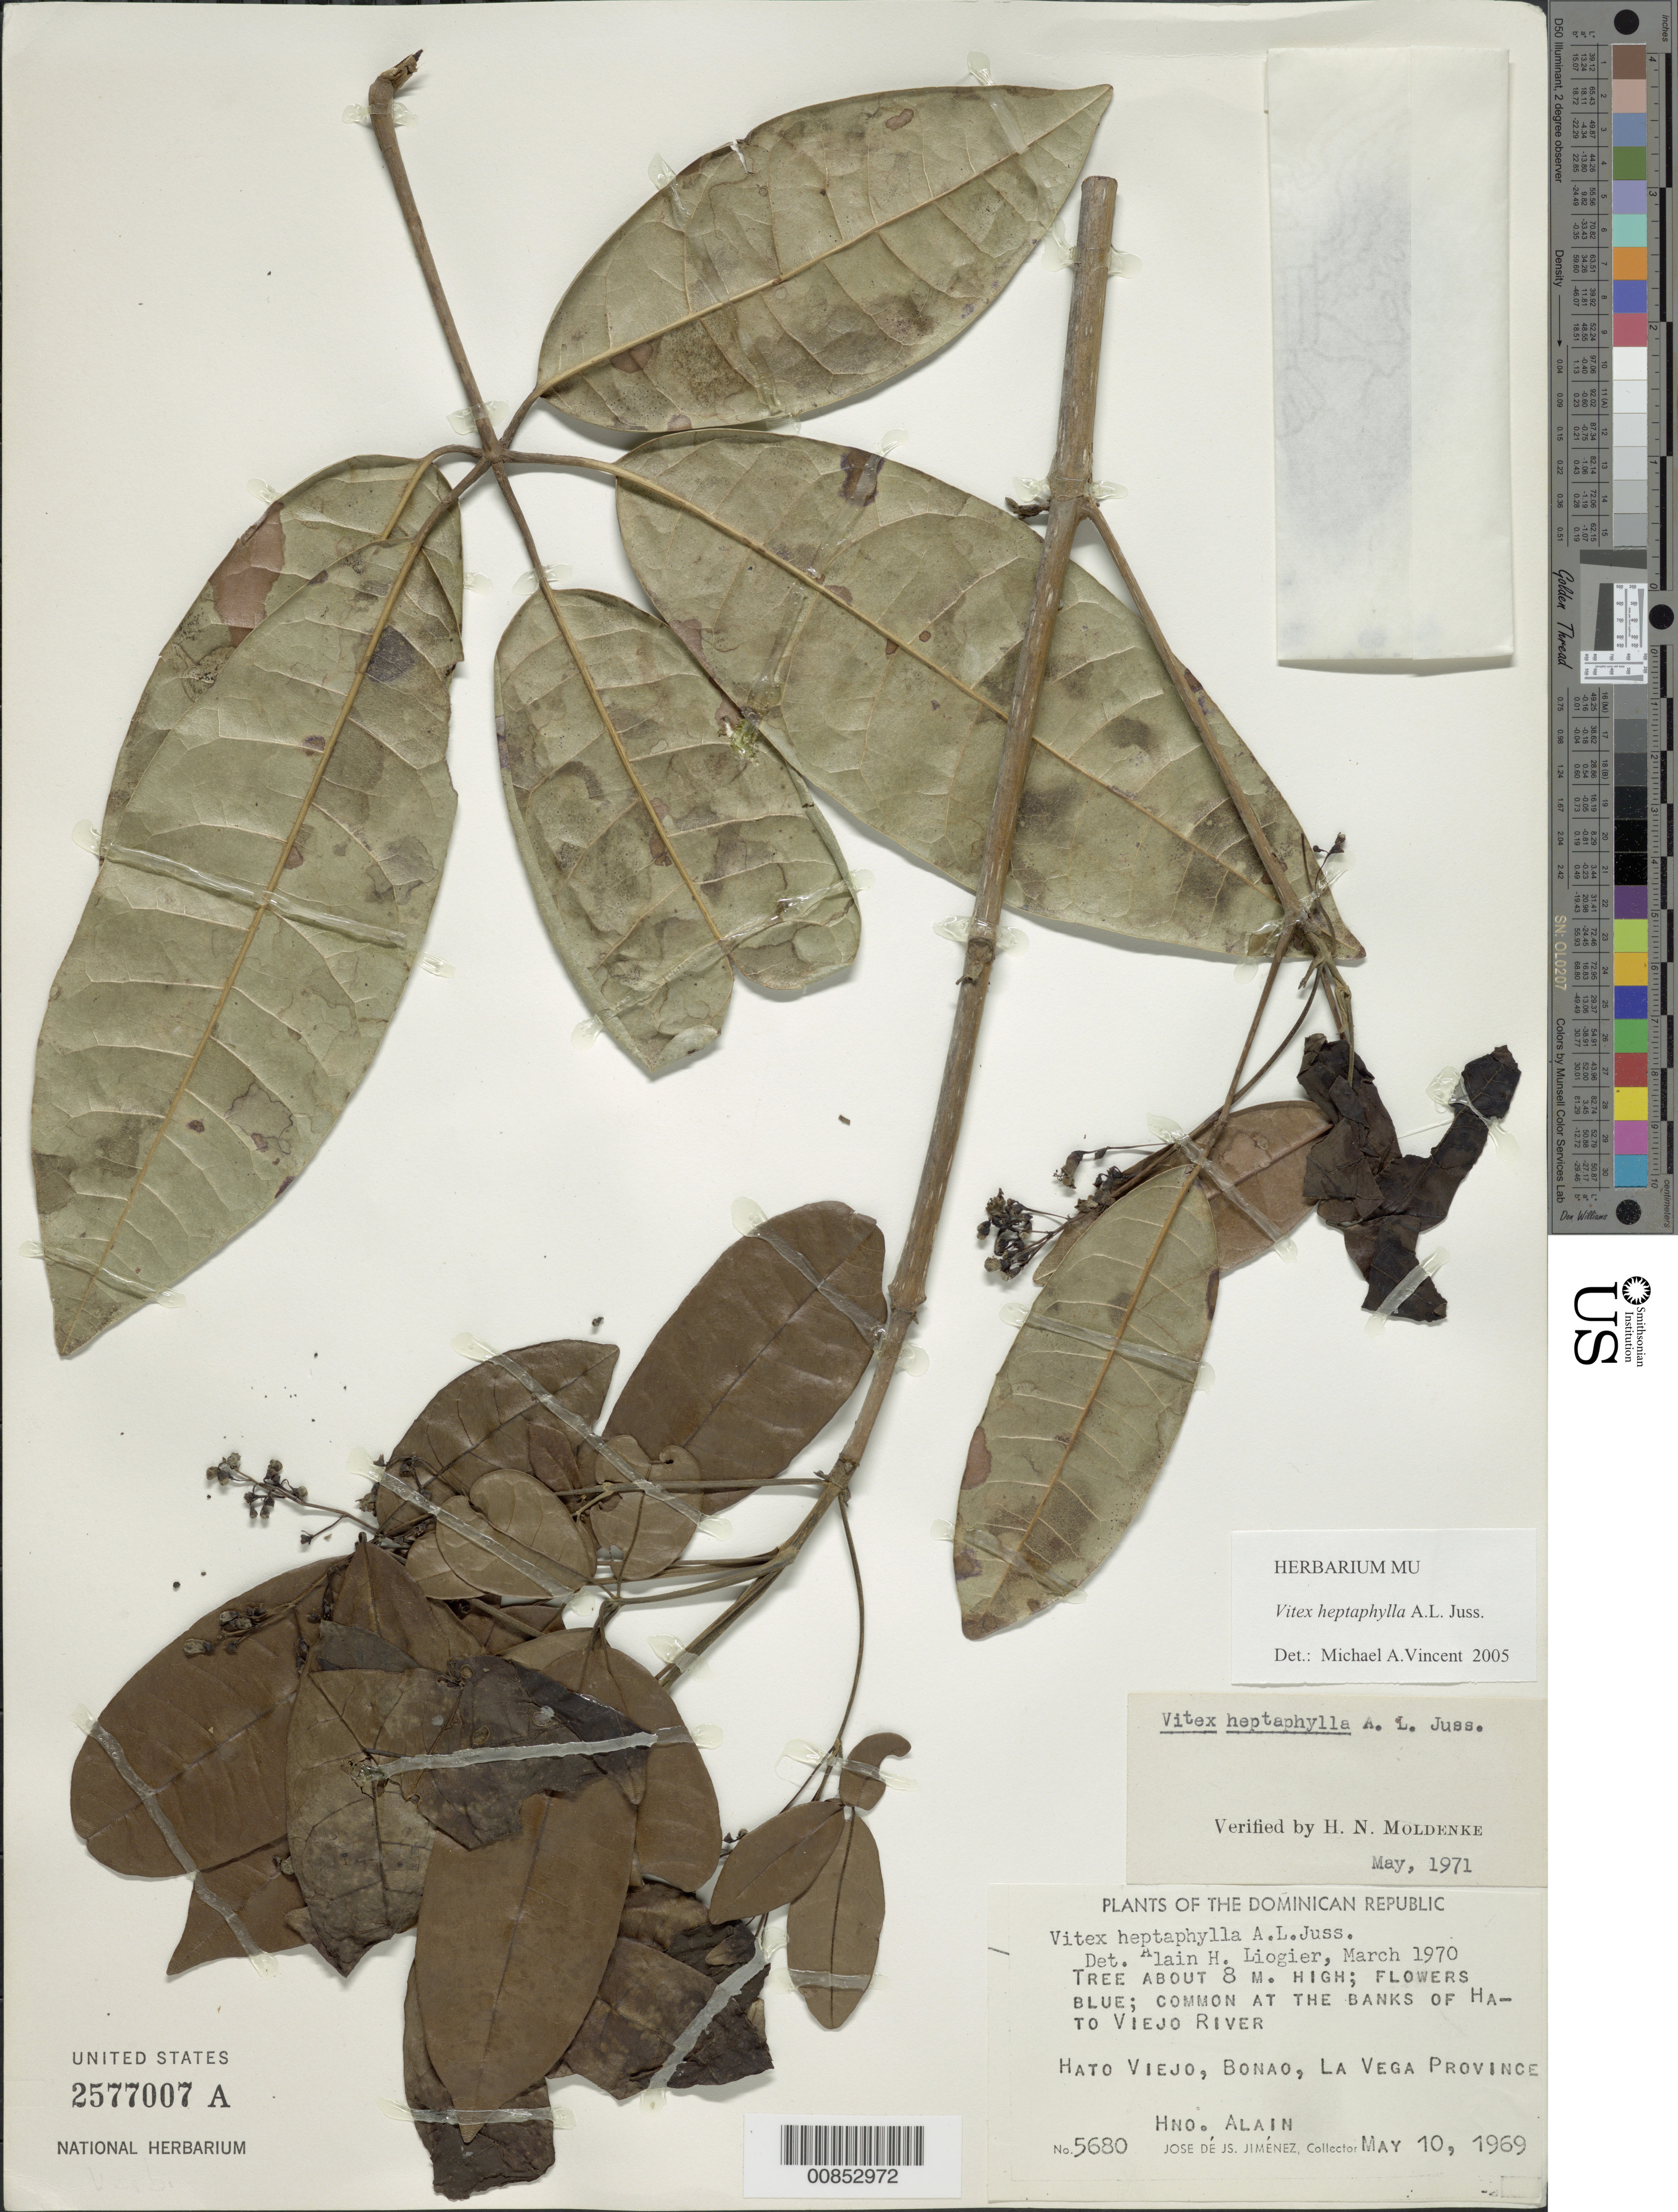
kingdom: Plantae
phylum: Tracheophyta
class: Magnoliopsida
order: Lamiales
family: Lamiaceae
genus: Vitex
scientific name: Vitex heptaphylla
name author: A. Juss.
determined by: Vincent, Michael A.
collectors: A. H. Liogier & J. J. Jiménez Almonte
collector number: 5680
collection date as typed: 10 May 1969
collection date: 1969-05-10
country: Dominican Republic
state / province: La Vega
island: Hispaniola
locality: Hato Viejo, Bonao, Hato Viejo River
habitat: River banks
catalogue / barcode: US 2577007